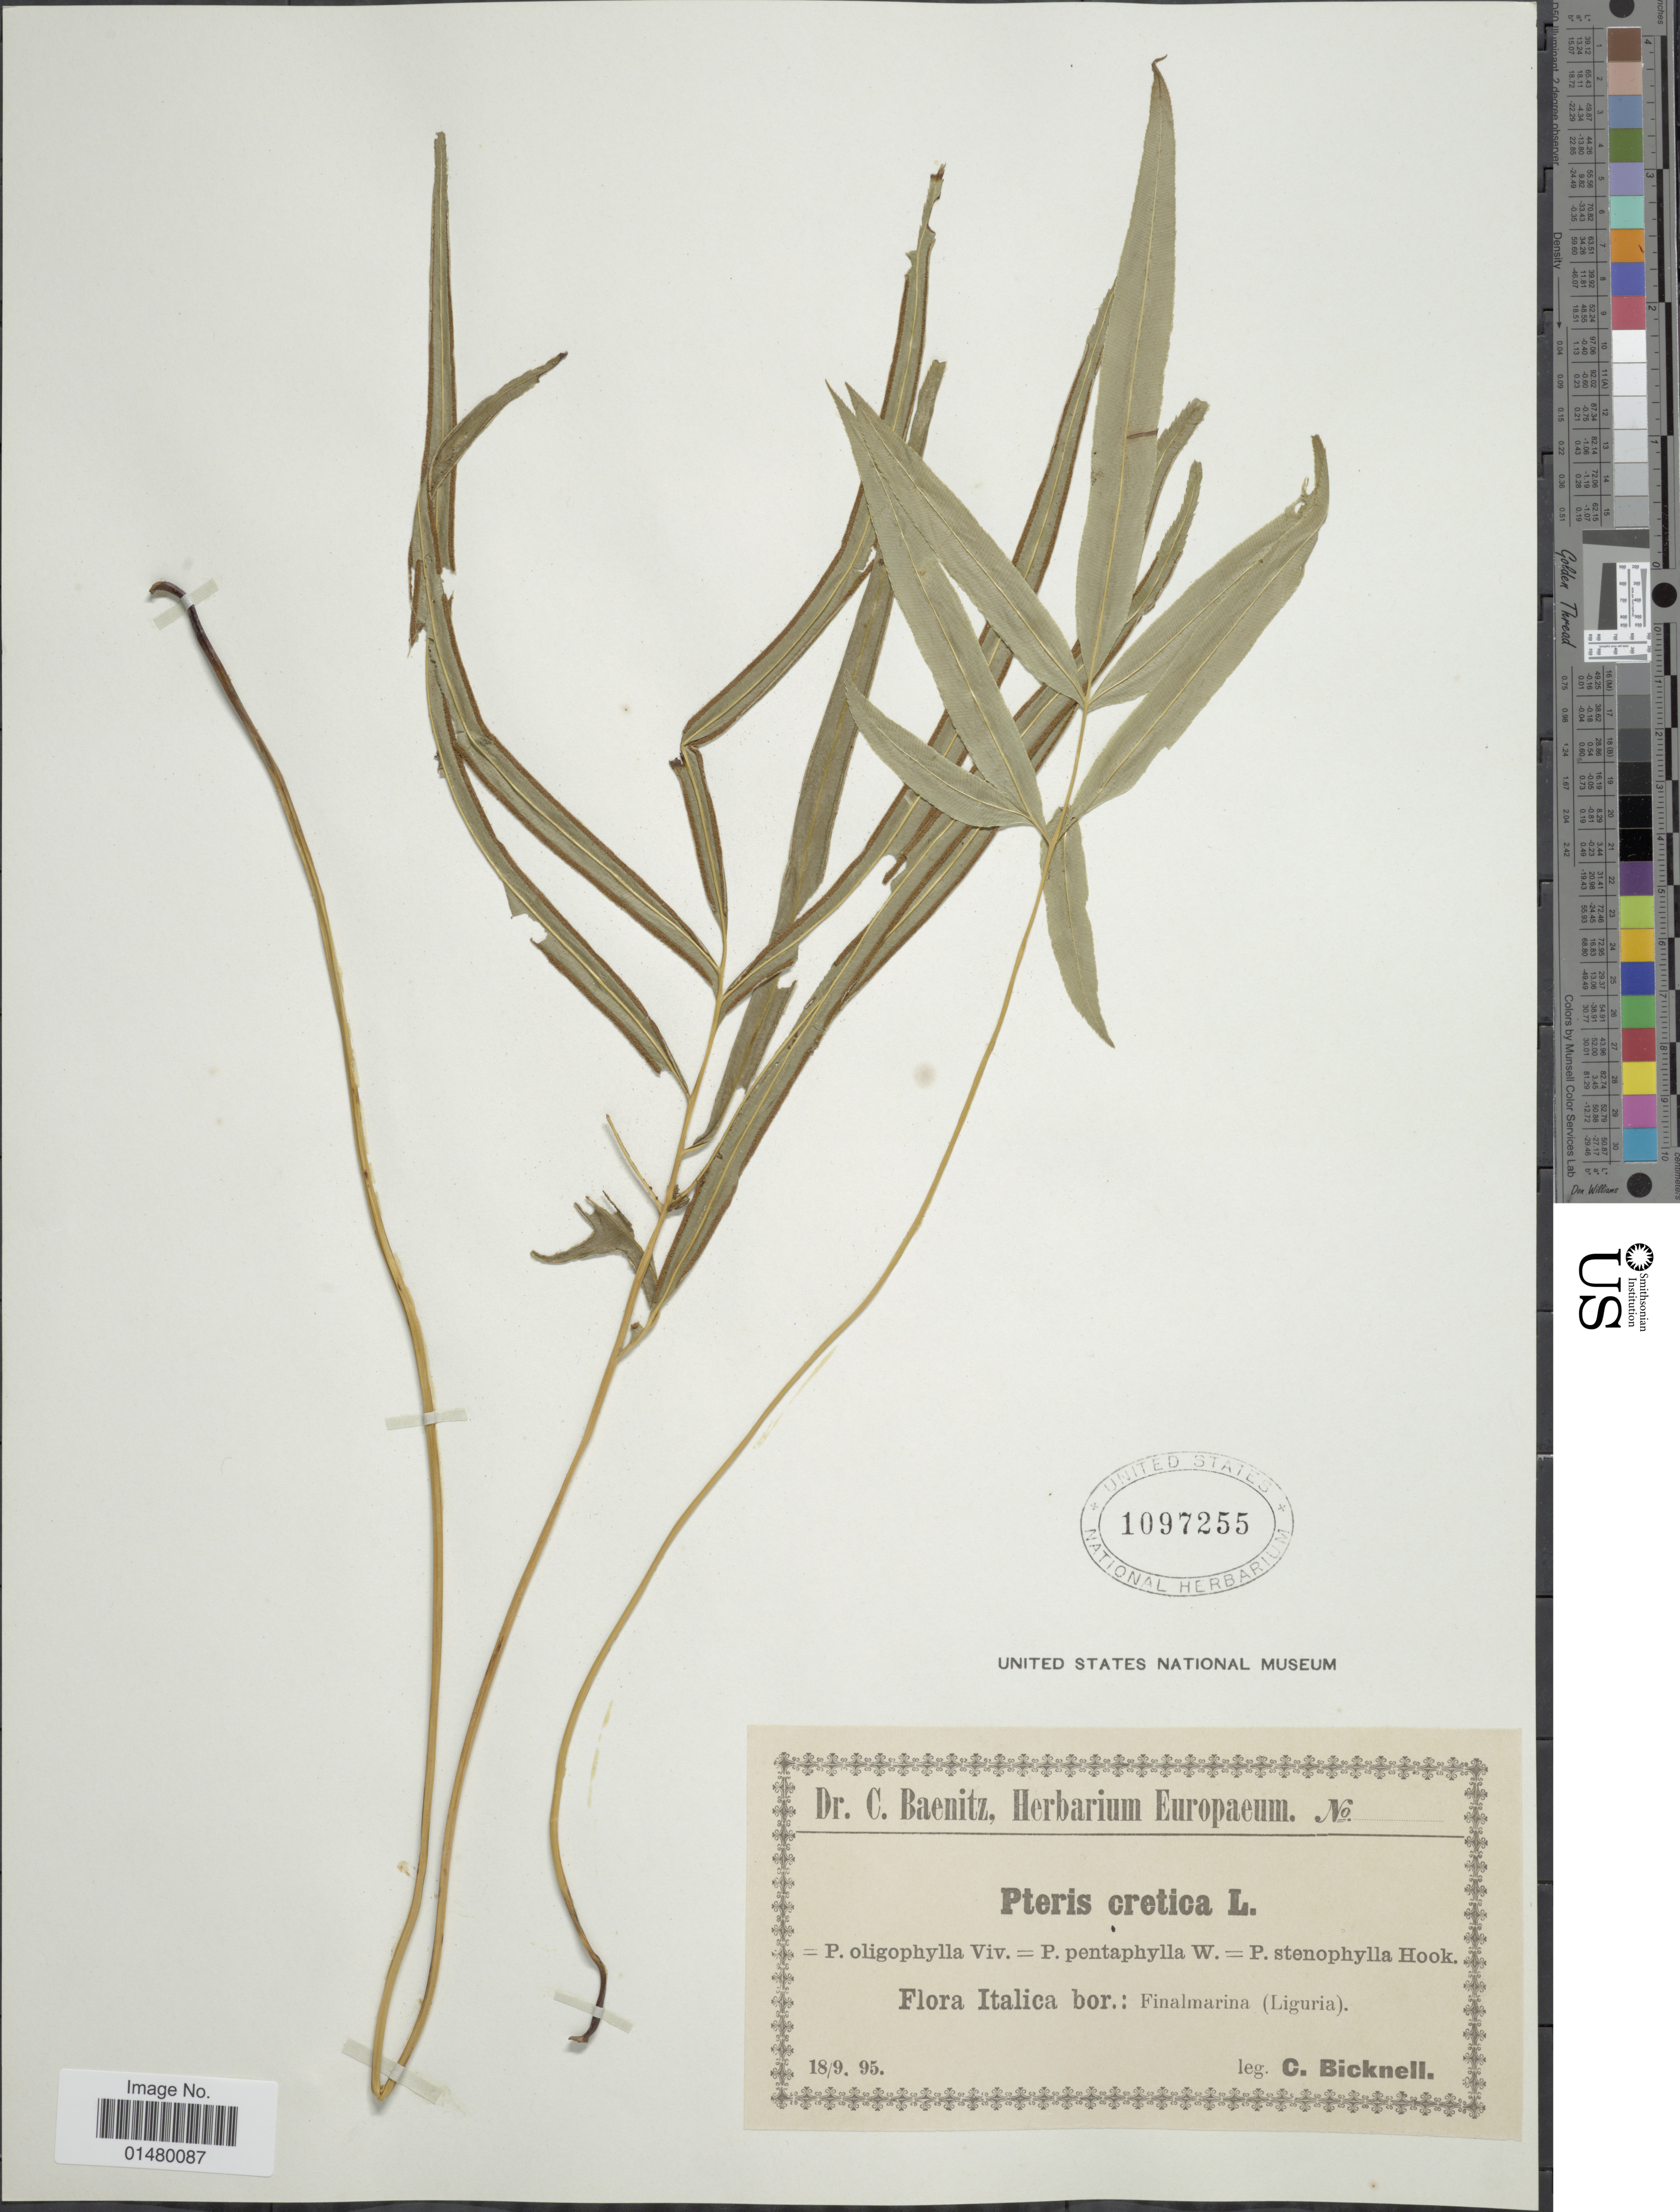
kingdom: Plantae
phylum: Tracheophyta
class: Polypodiopsida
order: Polypodiales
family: Pteridaceae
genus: Pteris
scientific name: Pteris cretica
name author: L.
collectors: C. Bicknell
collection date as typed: Transcribed d/m/y: 18/9/95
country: Italy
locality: Finalmarima (Liguria)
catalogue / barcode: US 1097255